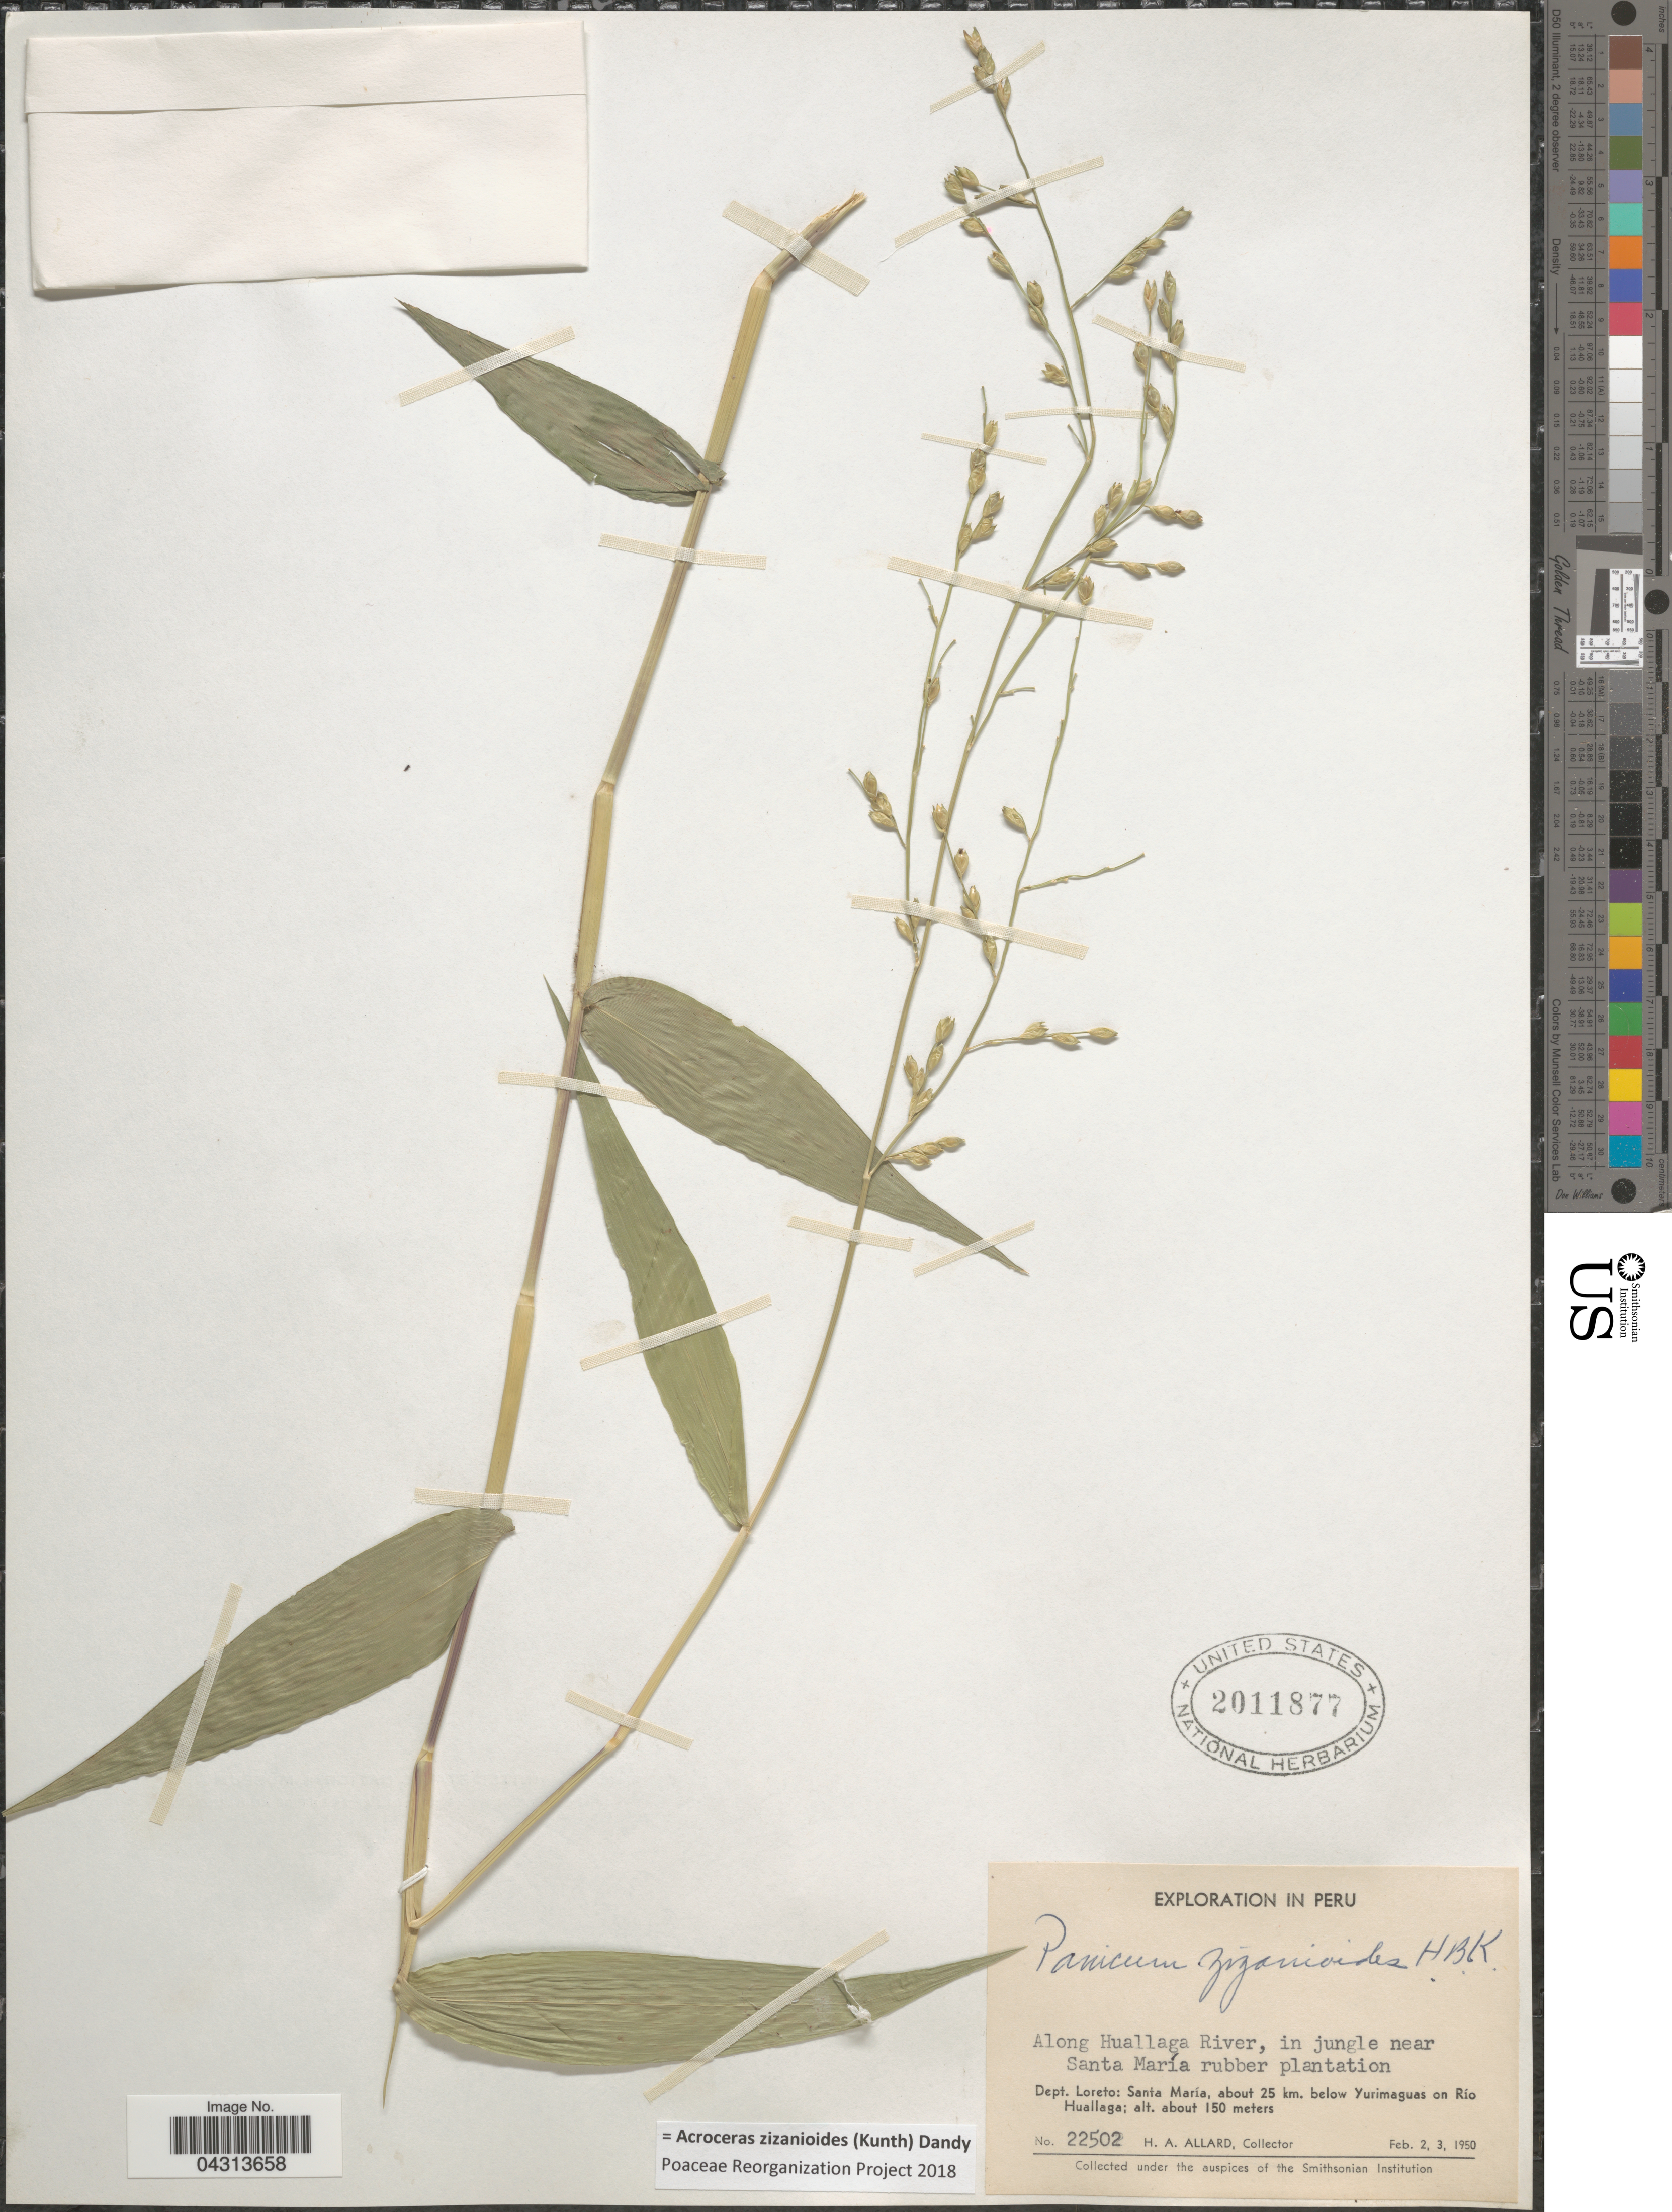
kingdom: Plantae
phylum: Tracheophyta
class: Liliopsida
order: Poales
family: Poaceae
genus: Acroceras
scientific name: Acroceras zizanioides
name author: (Kunth) Dandy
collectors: H. A. Allard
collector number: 22502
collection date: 1950-02-02/1950-02-03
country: Peru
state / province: Loreto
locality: Exploration in Peru. Along Huallaga River, in jungle near Santa María rubber plantation. Dept. Loreto: Santa María, about 25 km. below Yurimaguas on Río Huallaga.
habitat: along river, in jungle near plantation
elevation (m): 150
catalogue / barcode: US 2011877